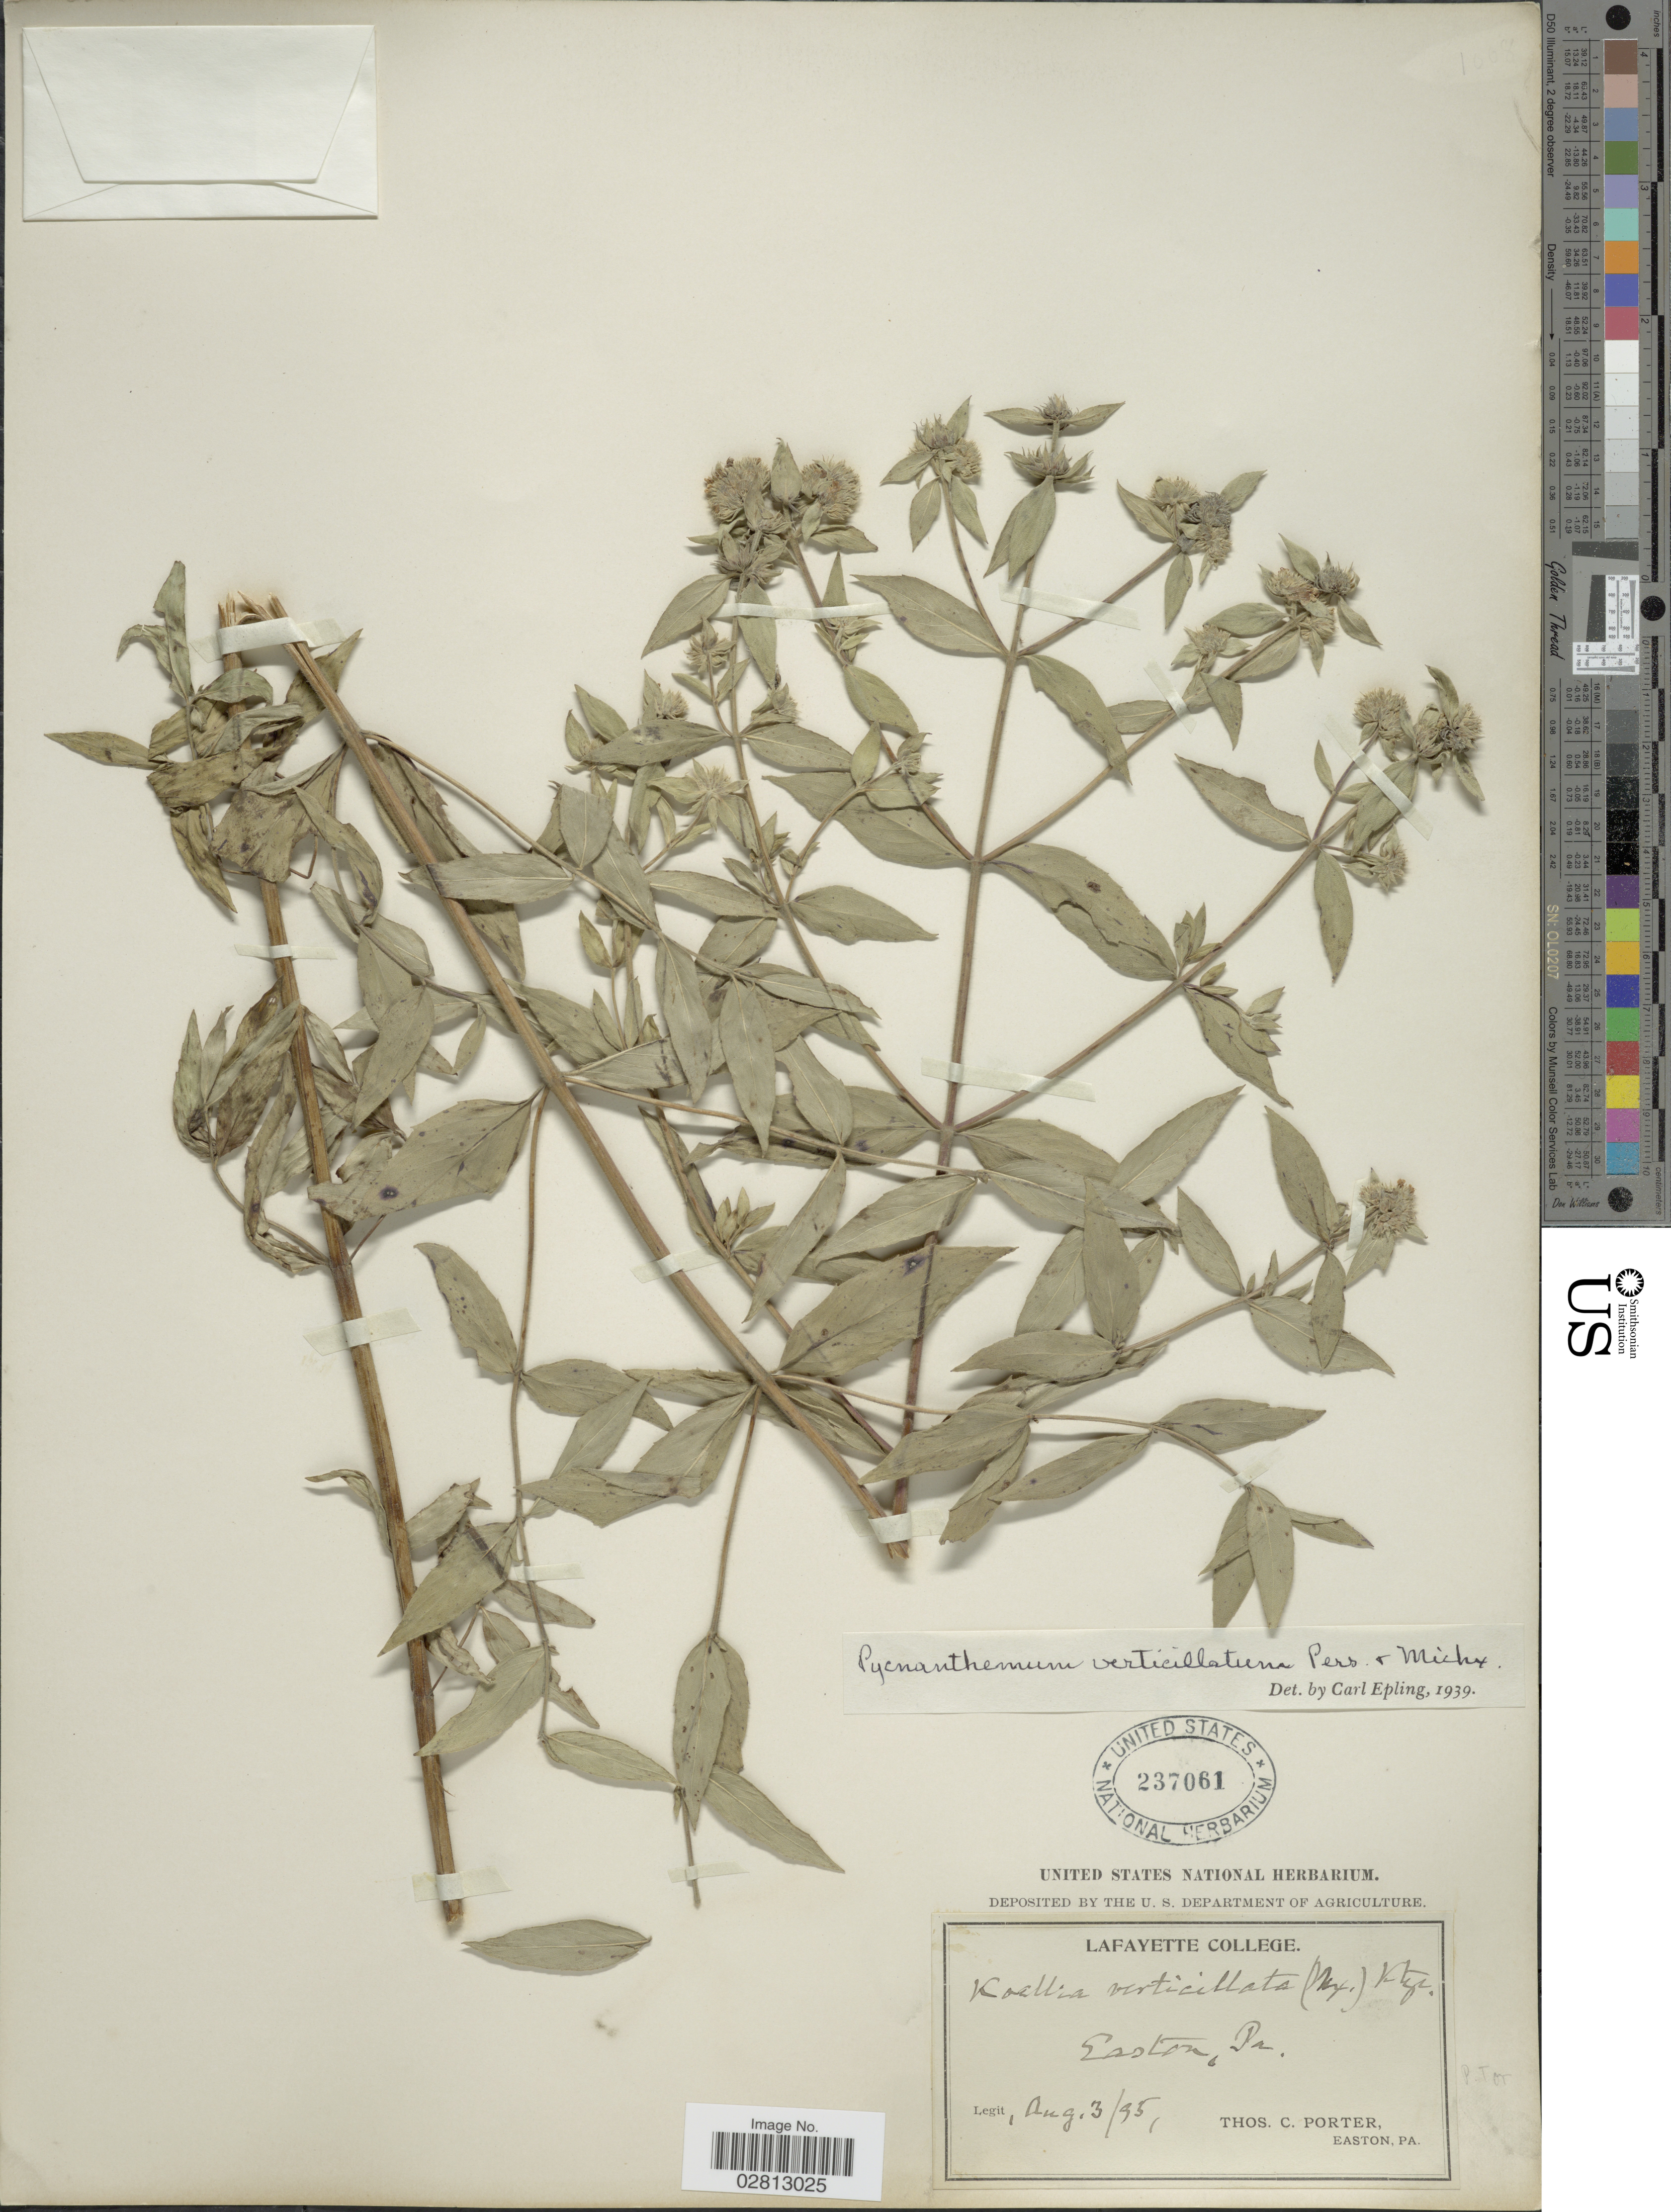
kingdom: Plantae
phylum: Tracheophyta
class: Magnoliopsida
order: Lamiales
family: Lamiaceae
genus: Pycnanthemum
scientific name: Pycnanthemum verticillatum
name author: (Michx.) Pers.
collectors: T. Porter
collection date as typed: Transcribed d/m/y: 3/8/95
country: United States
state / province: Pennsylvania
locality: Easton.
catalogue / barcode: US 237061